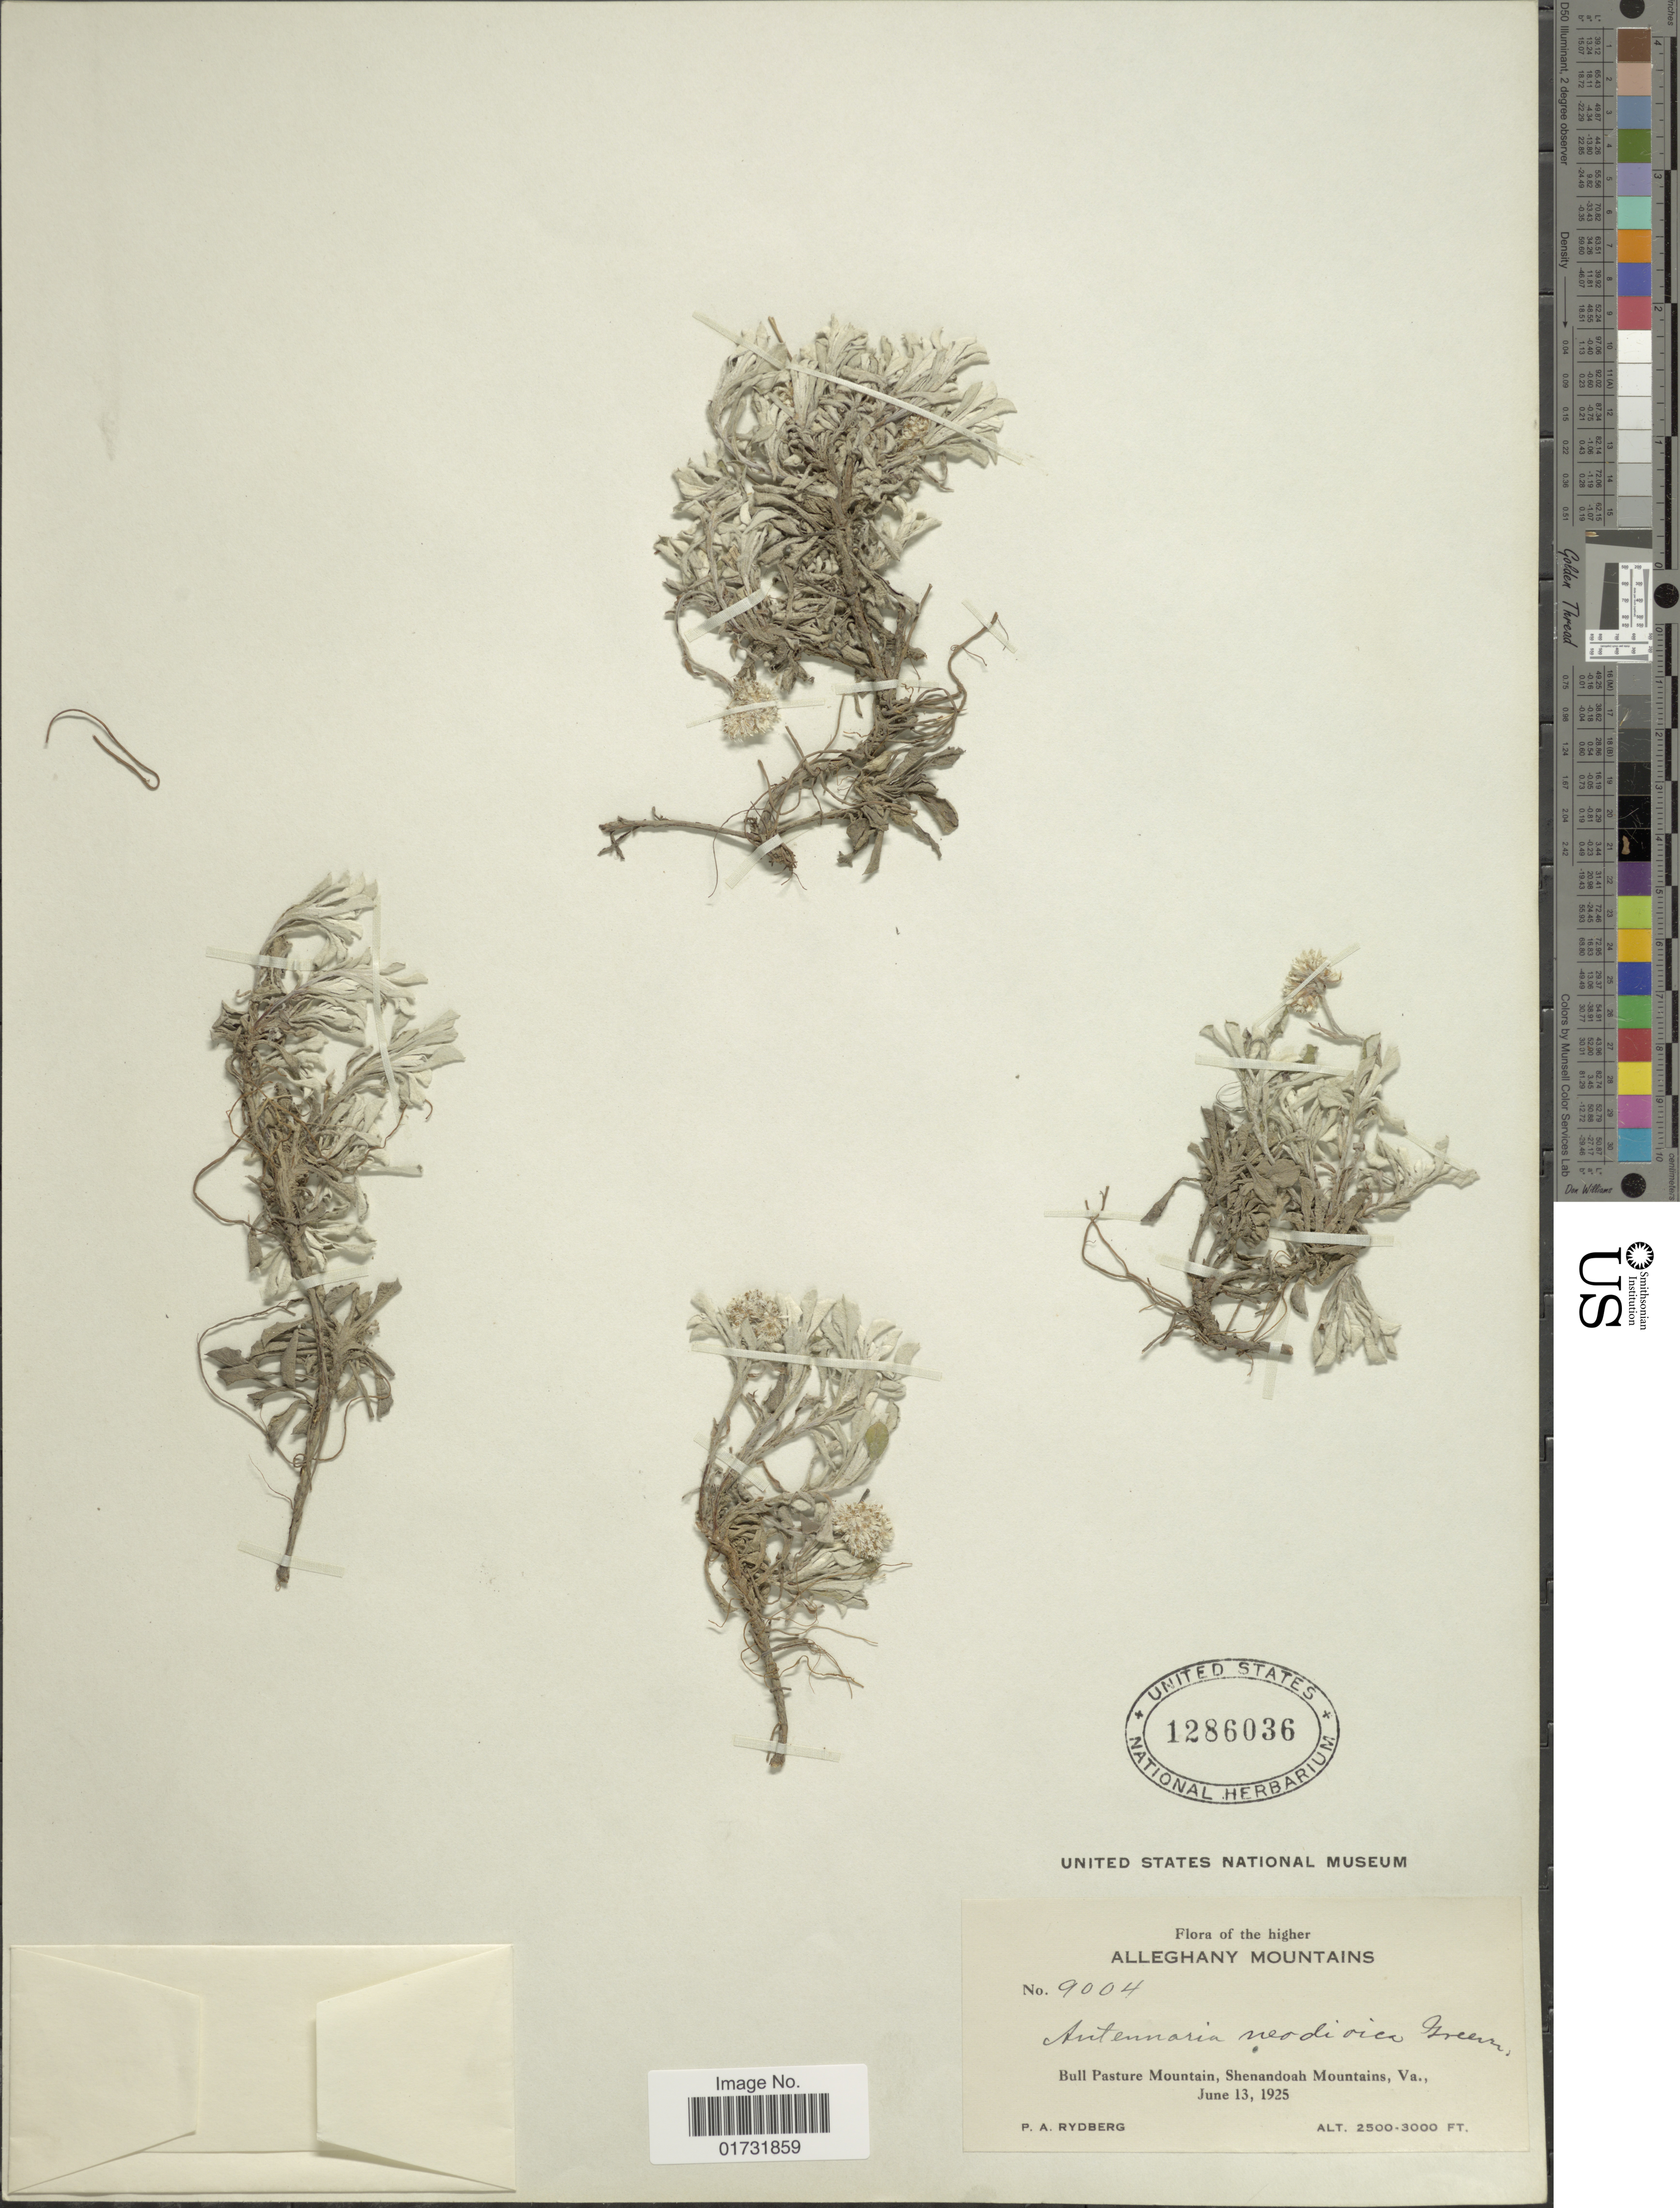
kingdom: Plantae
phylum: Tracheophyta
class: Magnoliopsida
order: Asterales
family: Asteraceae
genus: Antennaria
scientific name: Antennaria neodioica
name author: Greene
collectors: P. A. Rydberg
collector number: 9004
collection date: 1925-06-13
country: United States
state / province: Virginia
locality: Higher Alleghany Mountains. Bull Pasture Mountains, Shenandoah Mountains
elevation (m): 762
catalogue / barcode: US 1286036